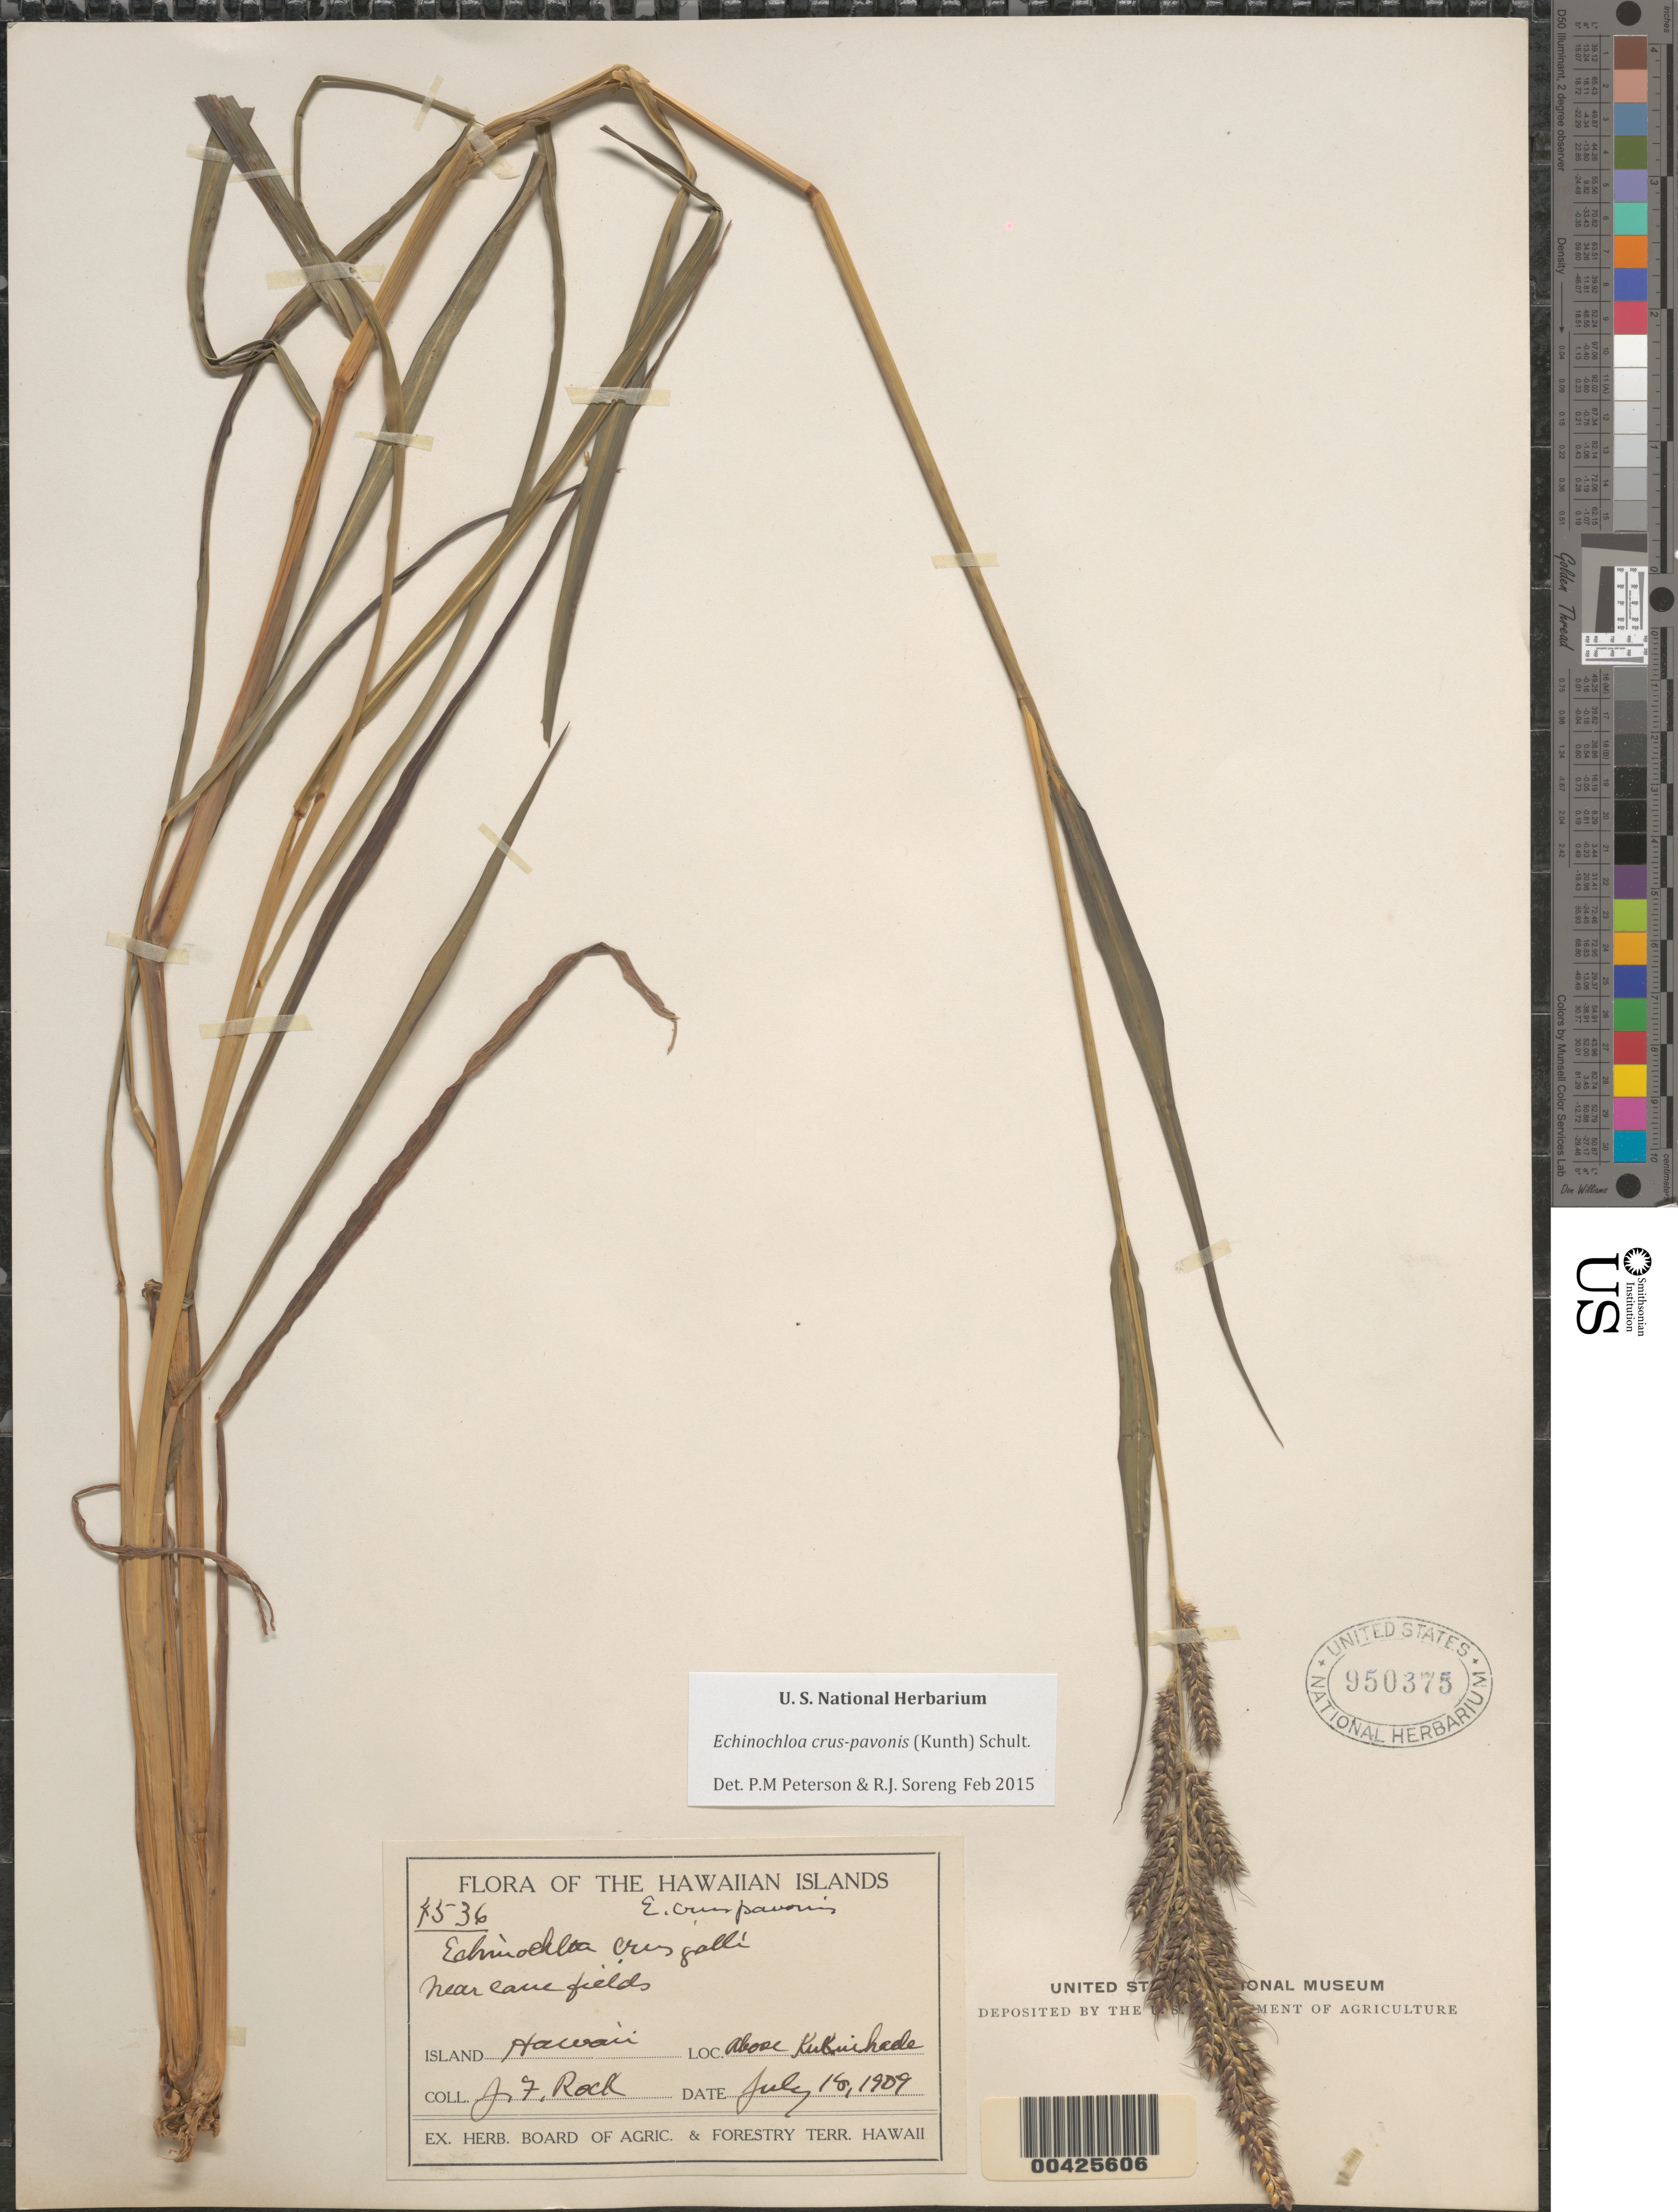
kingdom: Plantae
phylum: Tracheophyta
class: Liliopsida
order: Poales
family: Poaceae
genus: Echinochloa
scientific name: Echinochloa crus-galli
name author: (L.) P. Beauv.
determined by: Wagner, W. L., (BOT), Smithsonian Institution - National Museum of Natural History (UNITED STATES)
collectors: J. F. Rock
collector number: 4536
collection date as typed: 18 Jul 1909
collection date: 1909-07-18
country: United States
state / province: Hawaii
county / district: Hawaii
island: Hawaii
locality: above Kukuiheale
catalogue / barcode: US 950375